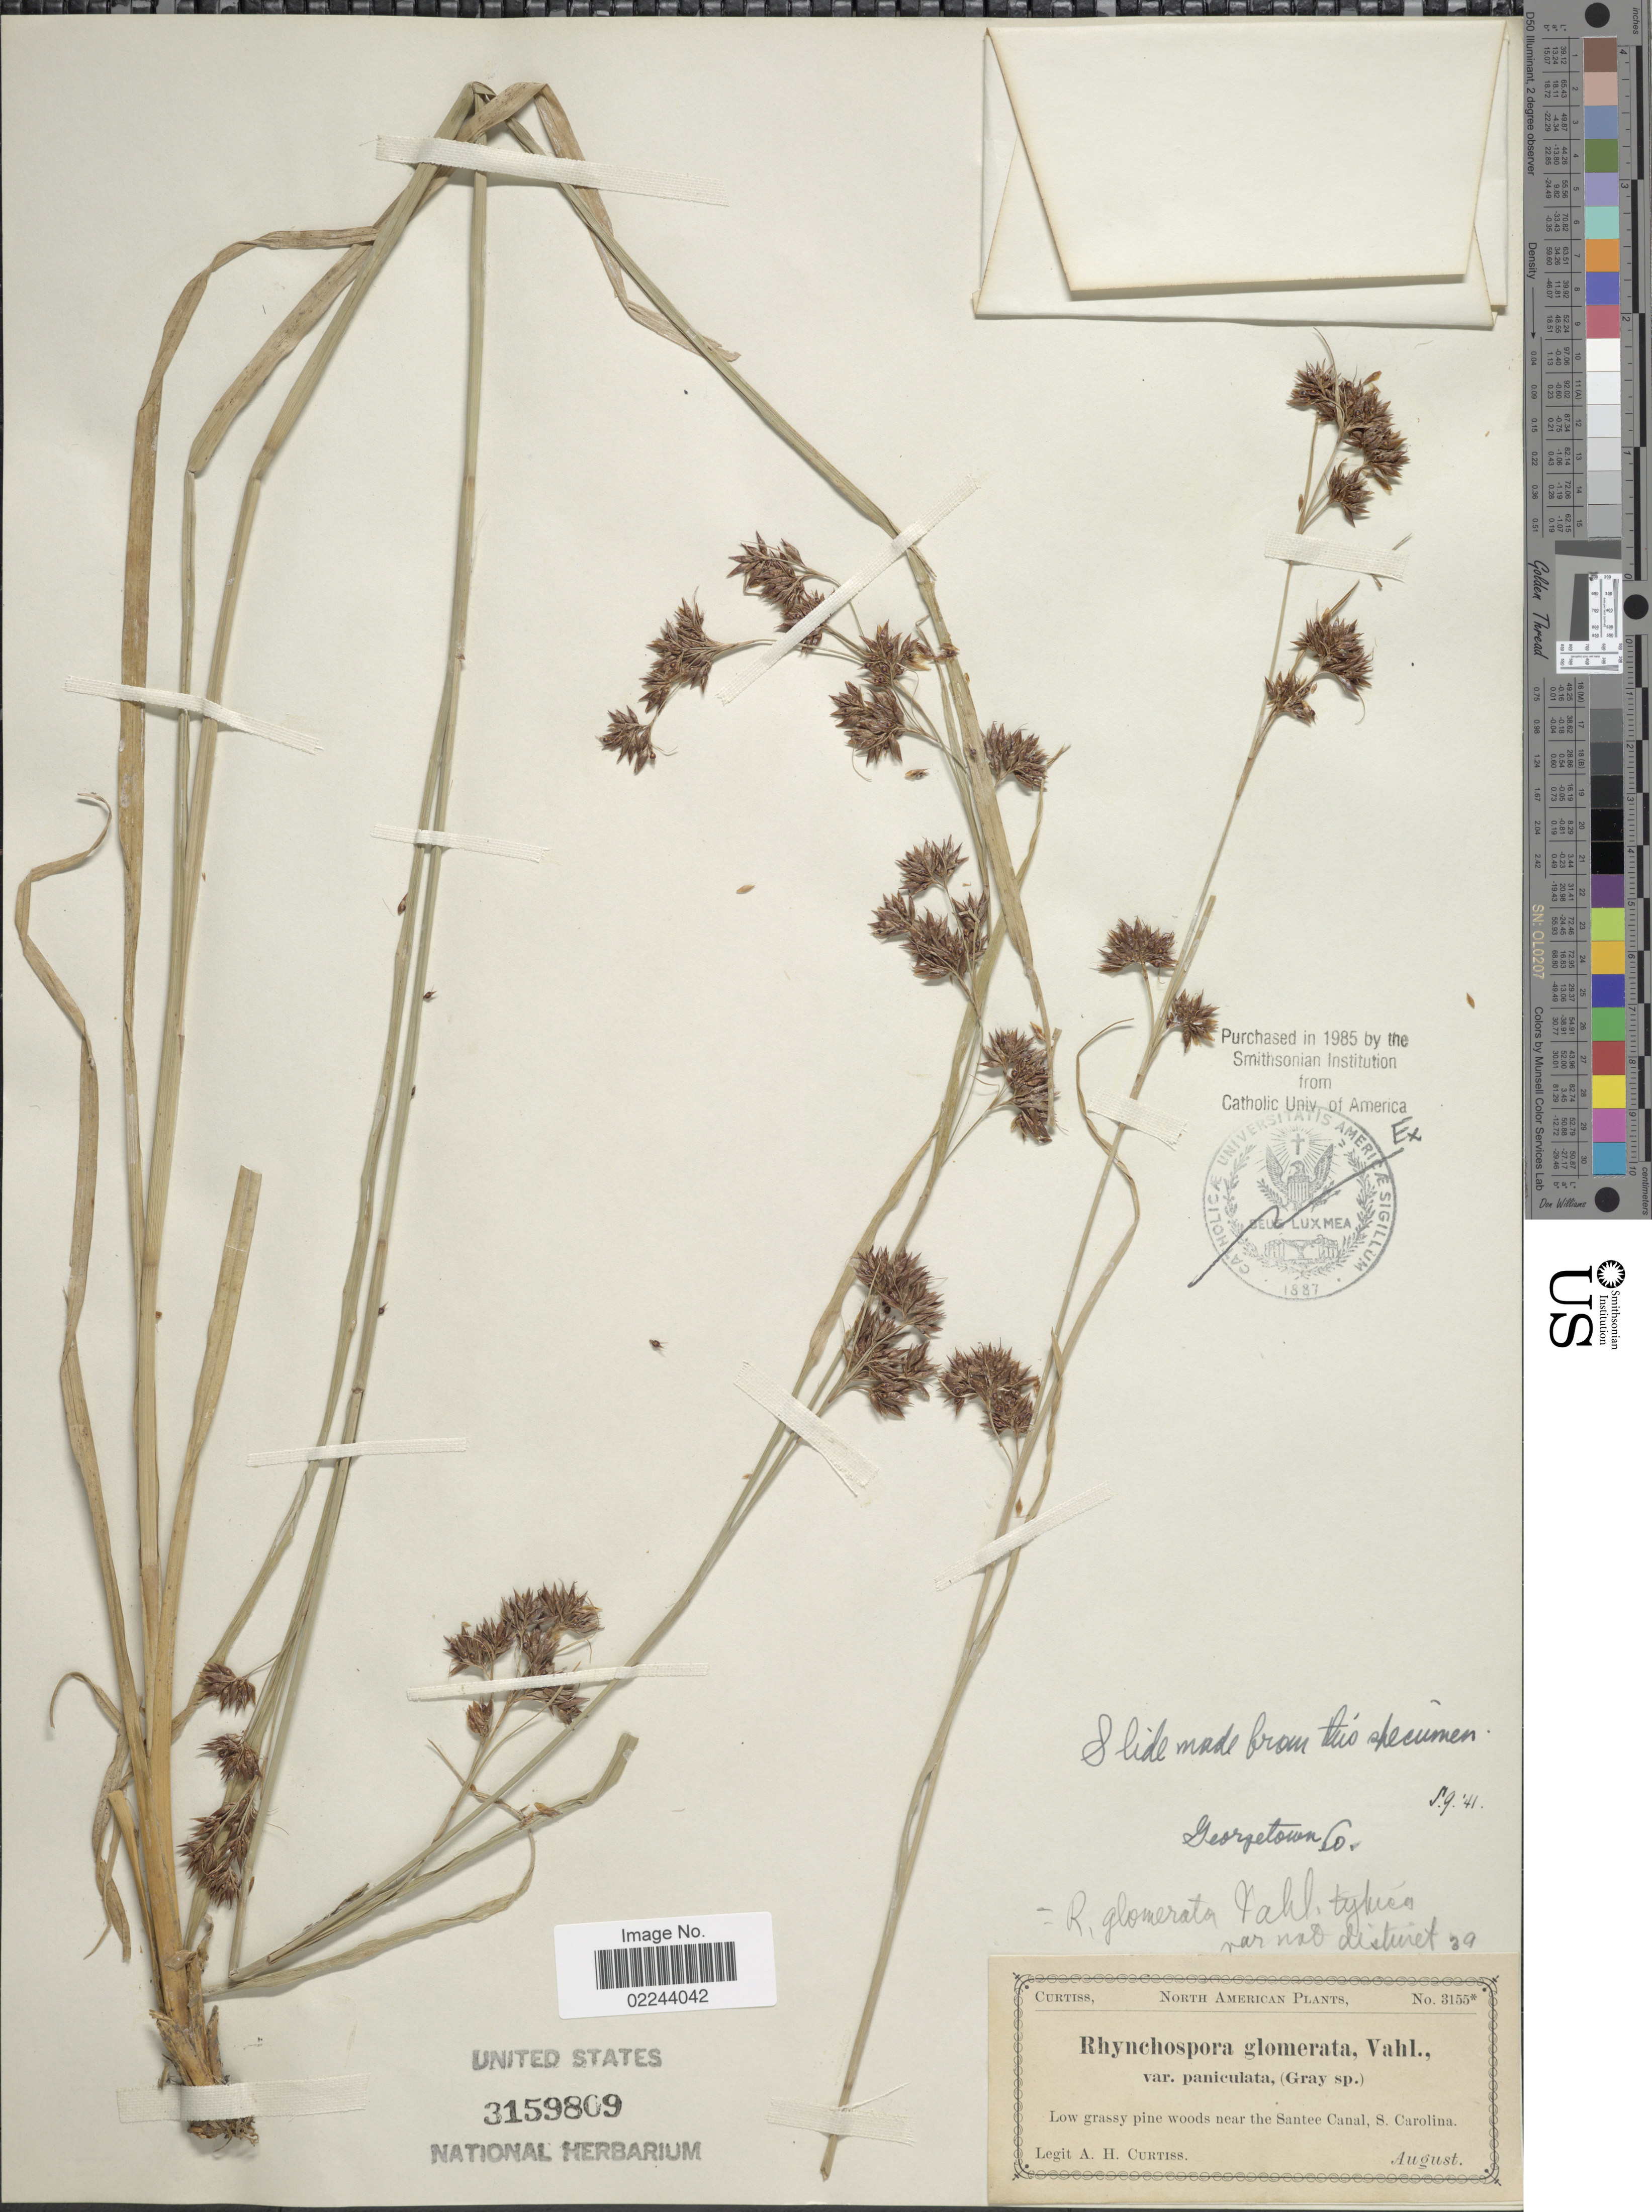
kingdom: Plantae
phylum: Tracheophyta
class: Liliopsida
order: Poales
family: Cyperaceae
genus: Rhynchospora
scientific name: Rhynchospora glomerata var. glomerata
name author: (L.) Vahl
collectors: A. H. Curtiss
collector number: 3155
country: United States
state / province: South Carolina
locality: Near the Santee Canal, S. Carolina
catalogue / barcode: US 3159809